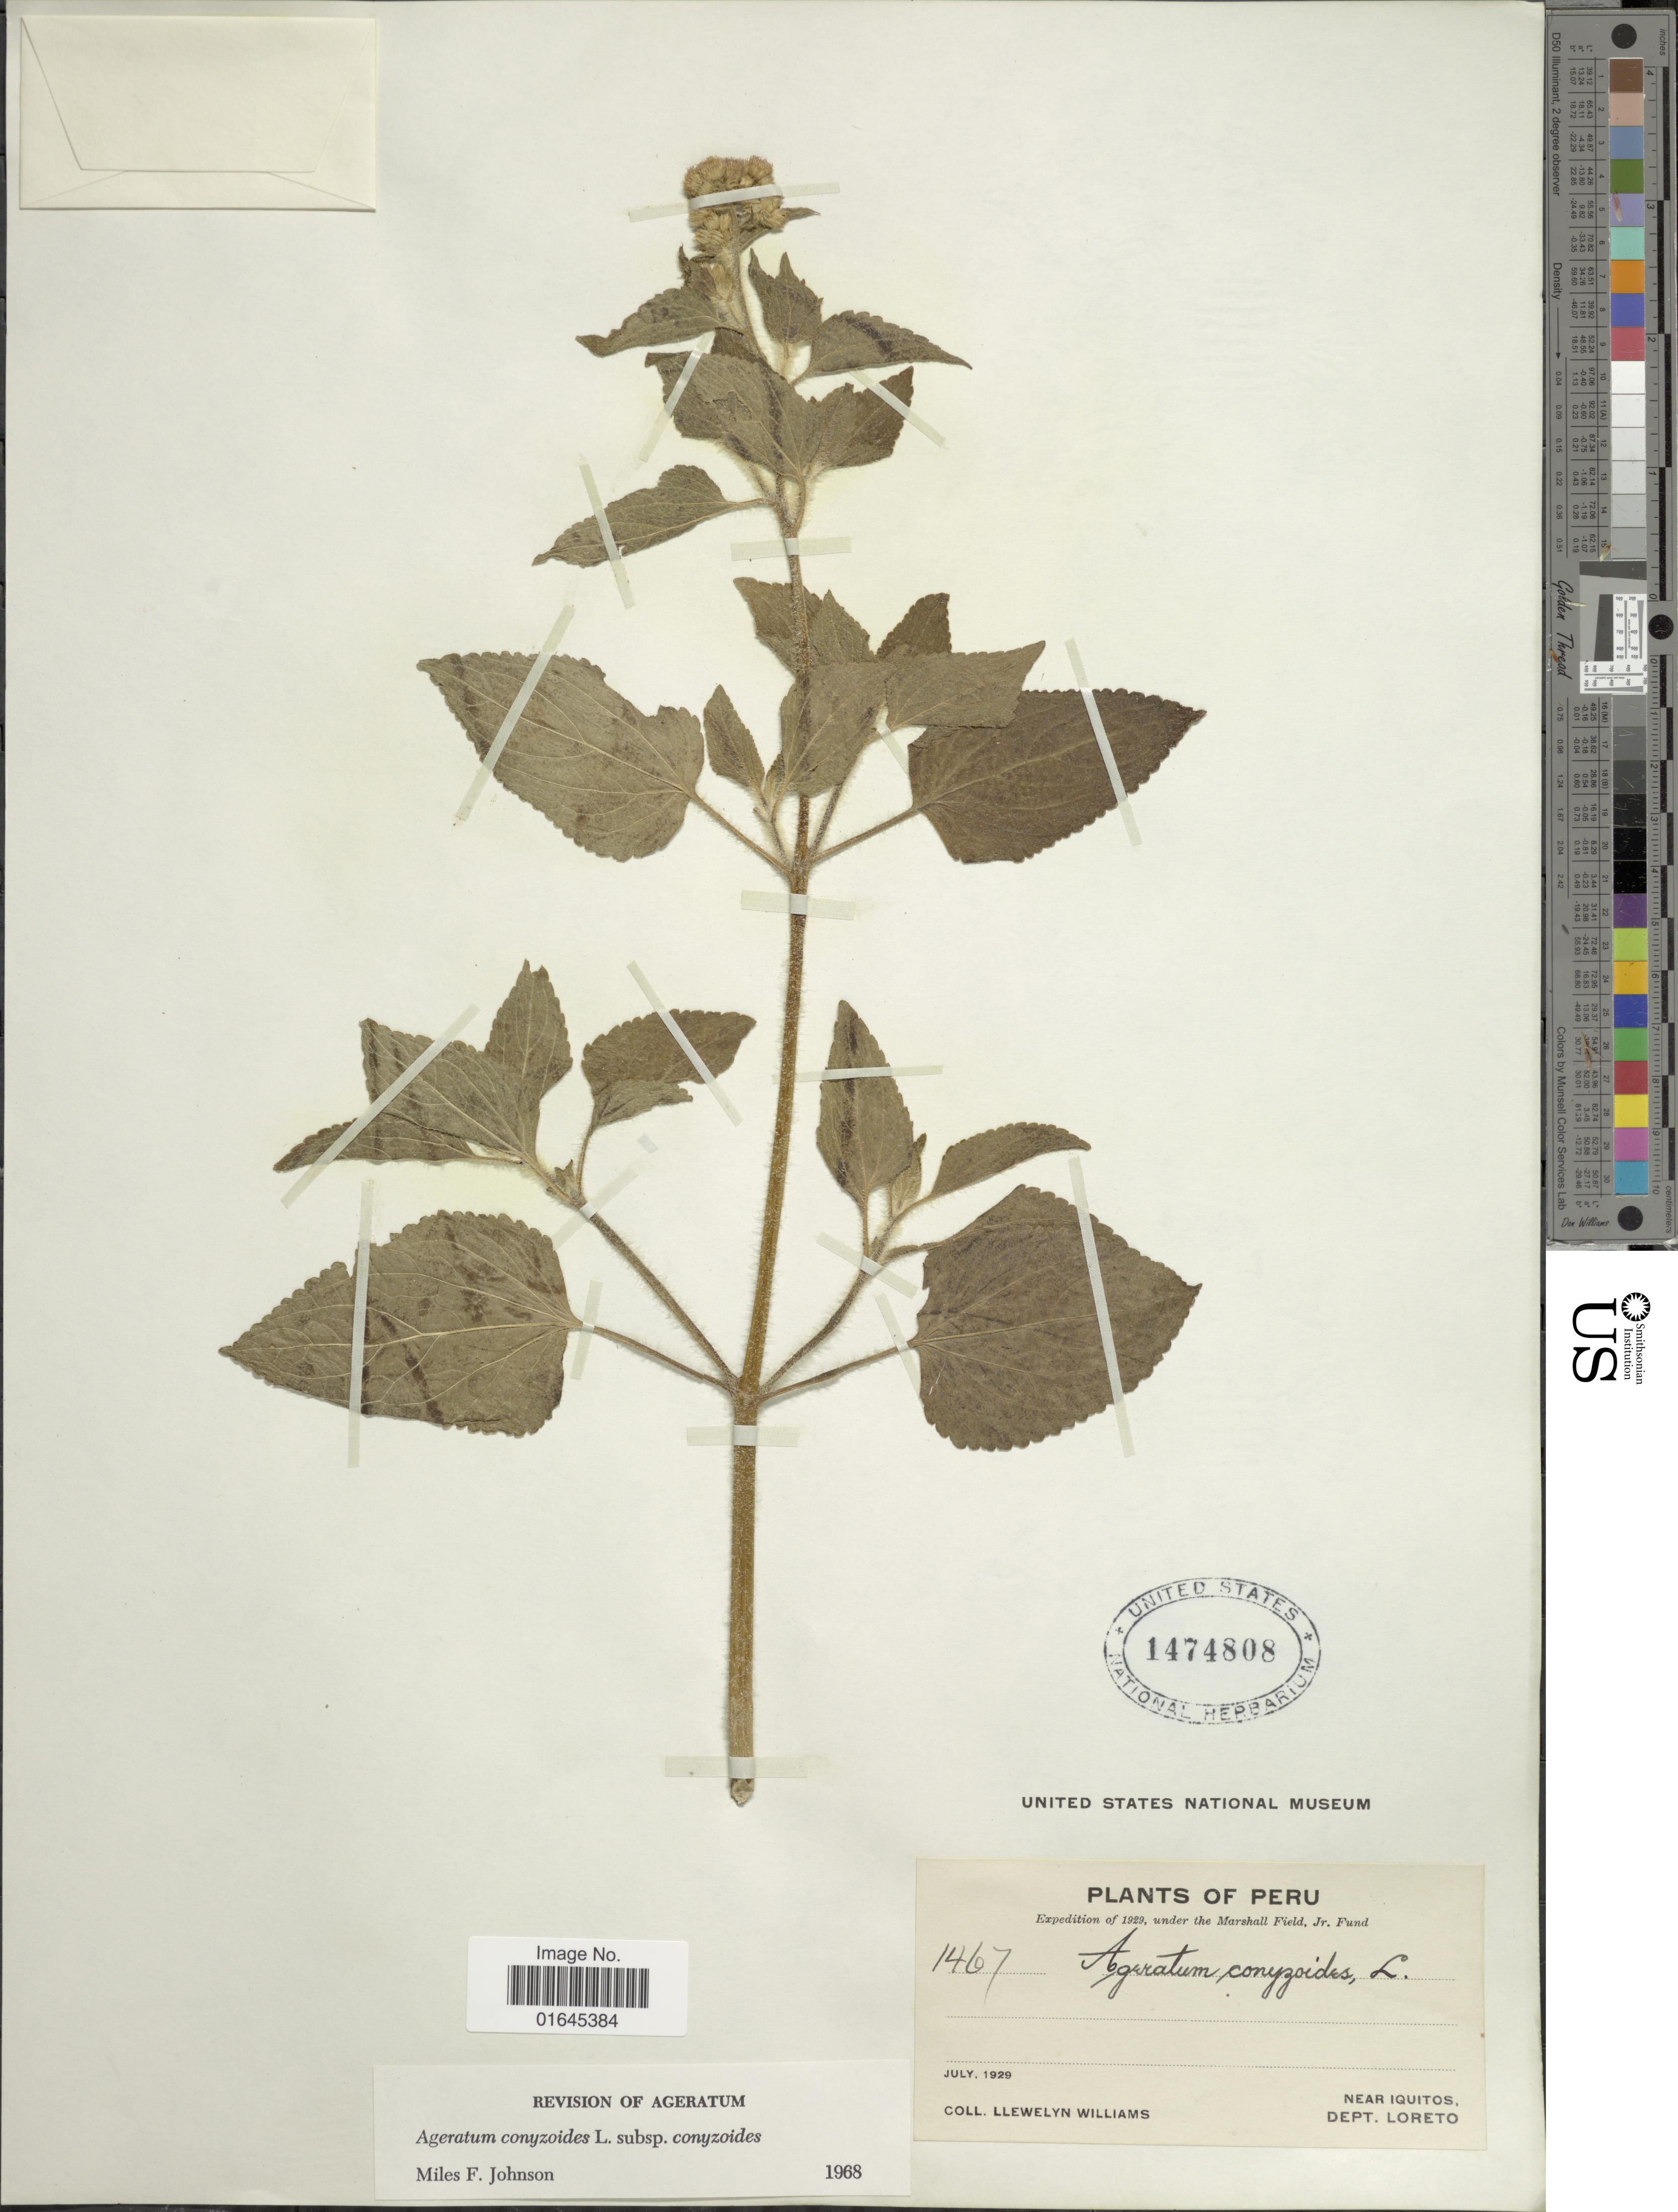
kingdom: Plantae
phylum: Tracheophyta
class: Magnoliopsida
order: Asterales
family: Asteraceae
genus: Ageratum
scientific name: Ageratum conyzoides subsp. conyzoides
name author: L.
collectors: Ll. Williams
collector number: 1467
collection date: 1929-07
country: Peru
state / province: Loreto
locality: Near Iquitos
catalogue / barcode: US 1474808